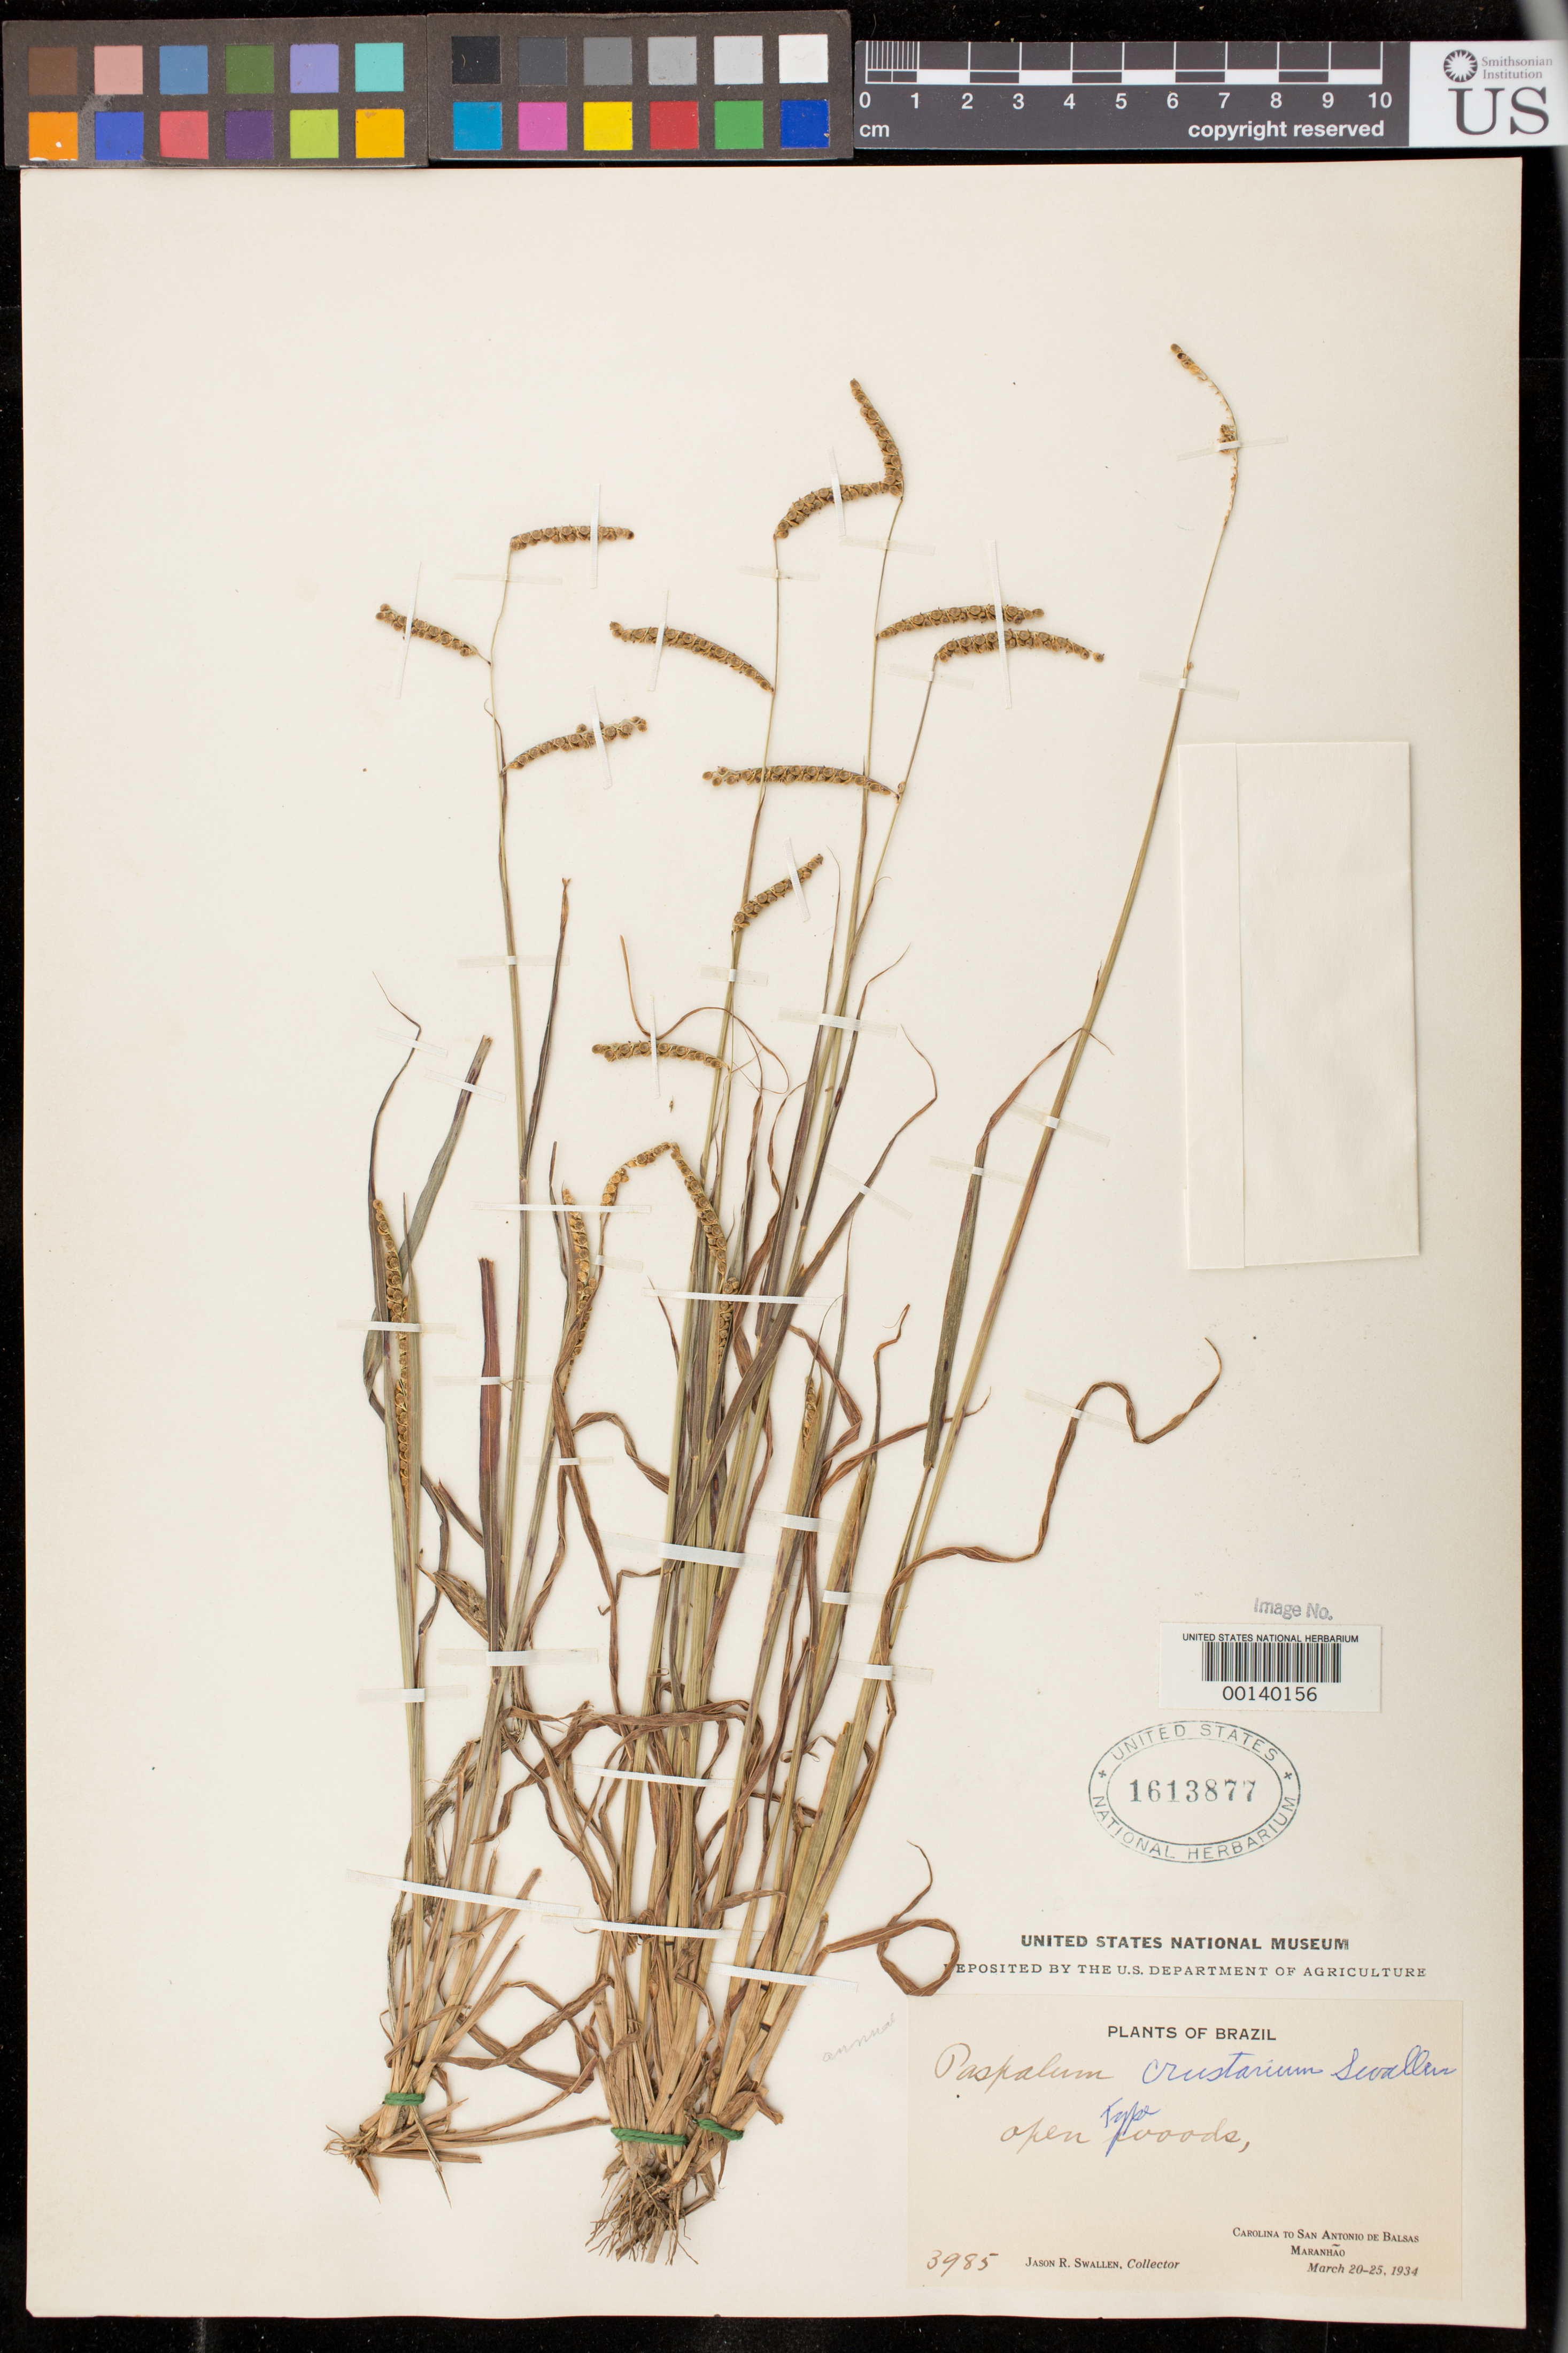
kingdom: Plantae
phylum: Tracheophyta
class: Liliopsida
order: Poales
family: Poaceae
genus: Paspalum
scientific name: Paspalum crustarium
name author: Swallen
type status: Holotype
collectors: J. R. Swallen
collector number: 3985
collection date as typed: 20 Mar 1934 to 25 Mar 1934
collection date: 1934-03-20/1934-03-25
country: Brazil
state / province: Maranhão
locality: Carolina to San Antonio de Balsas.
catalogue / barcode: US 1613877